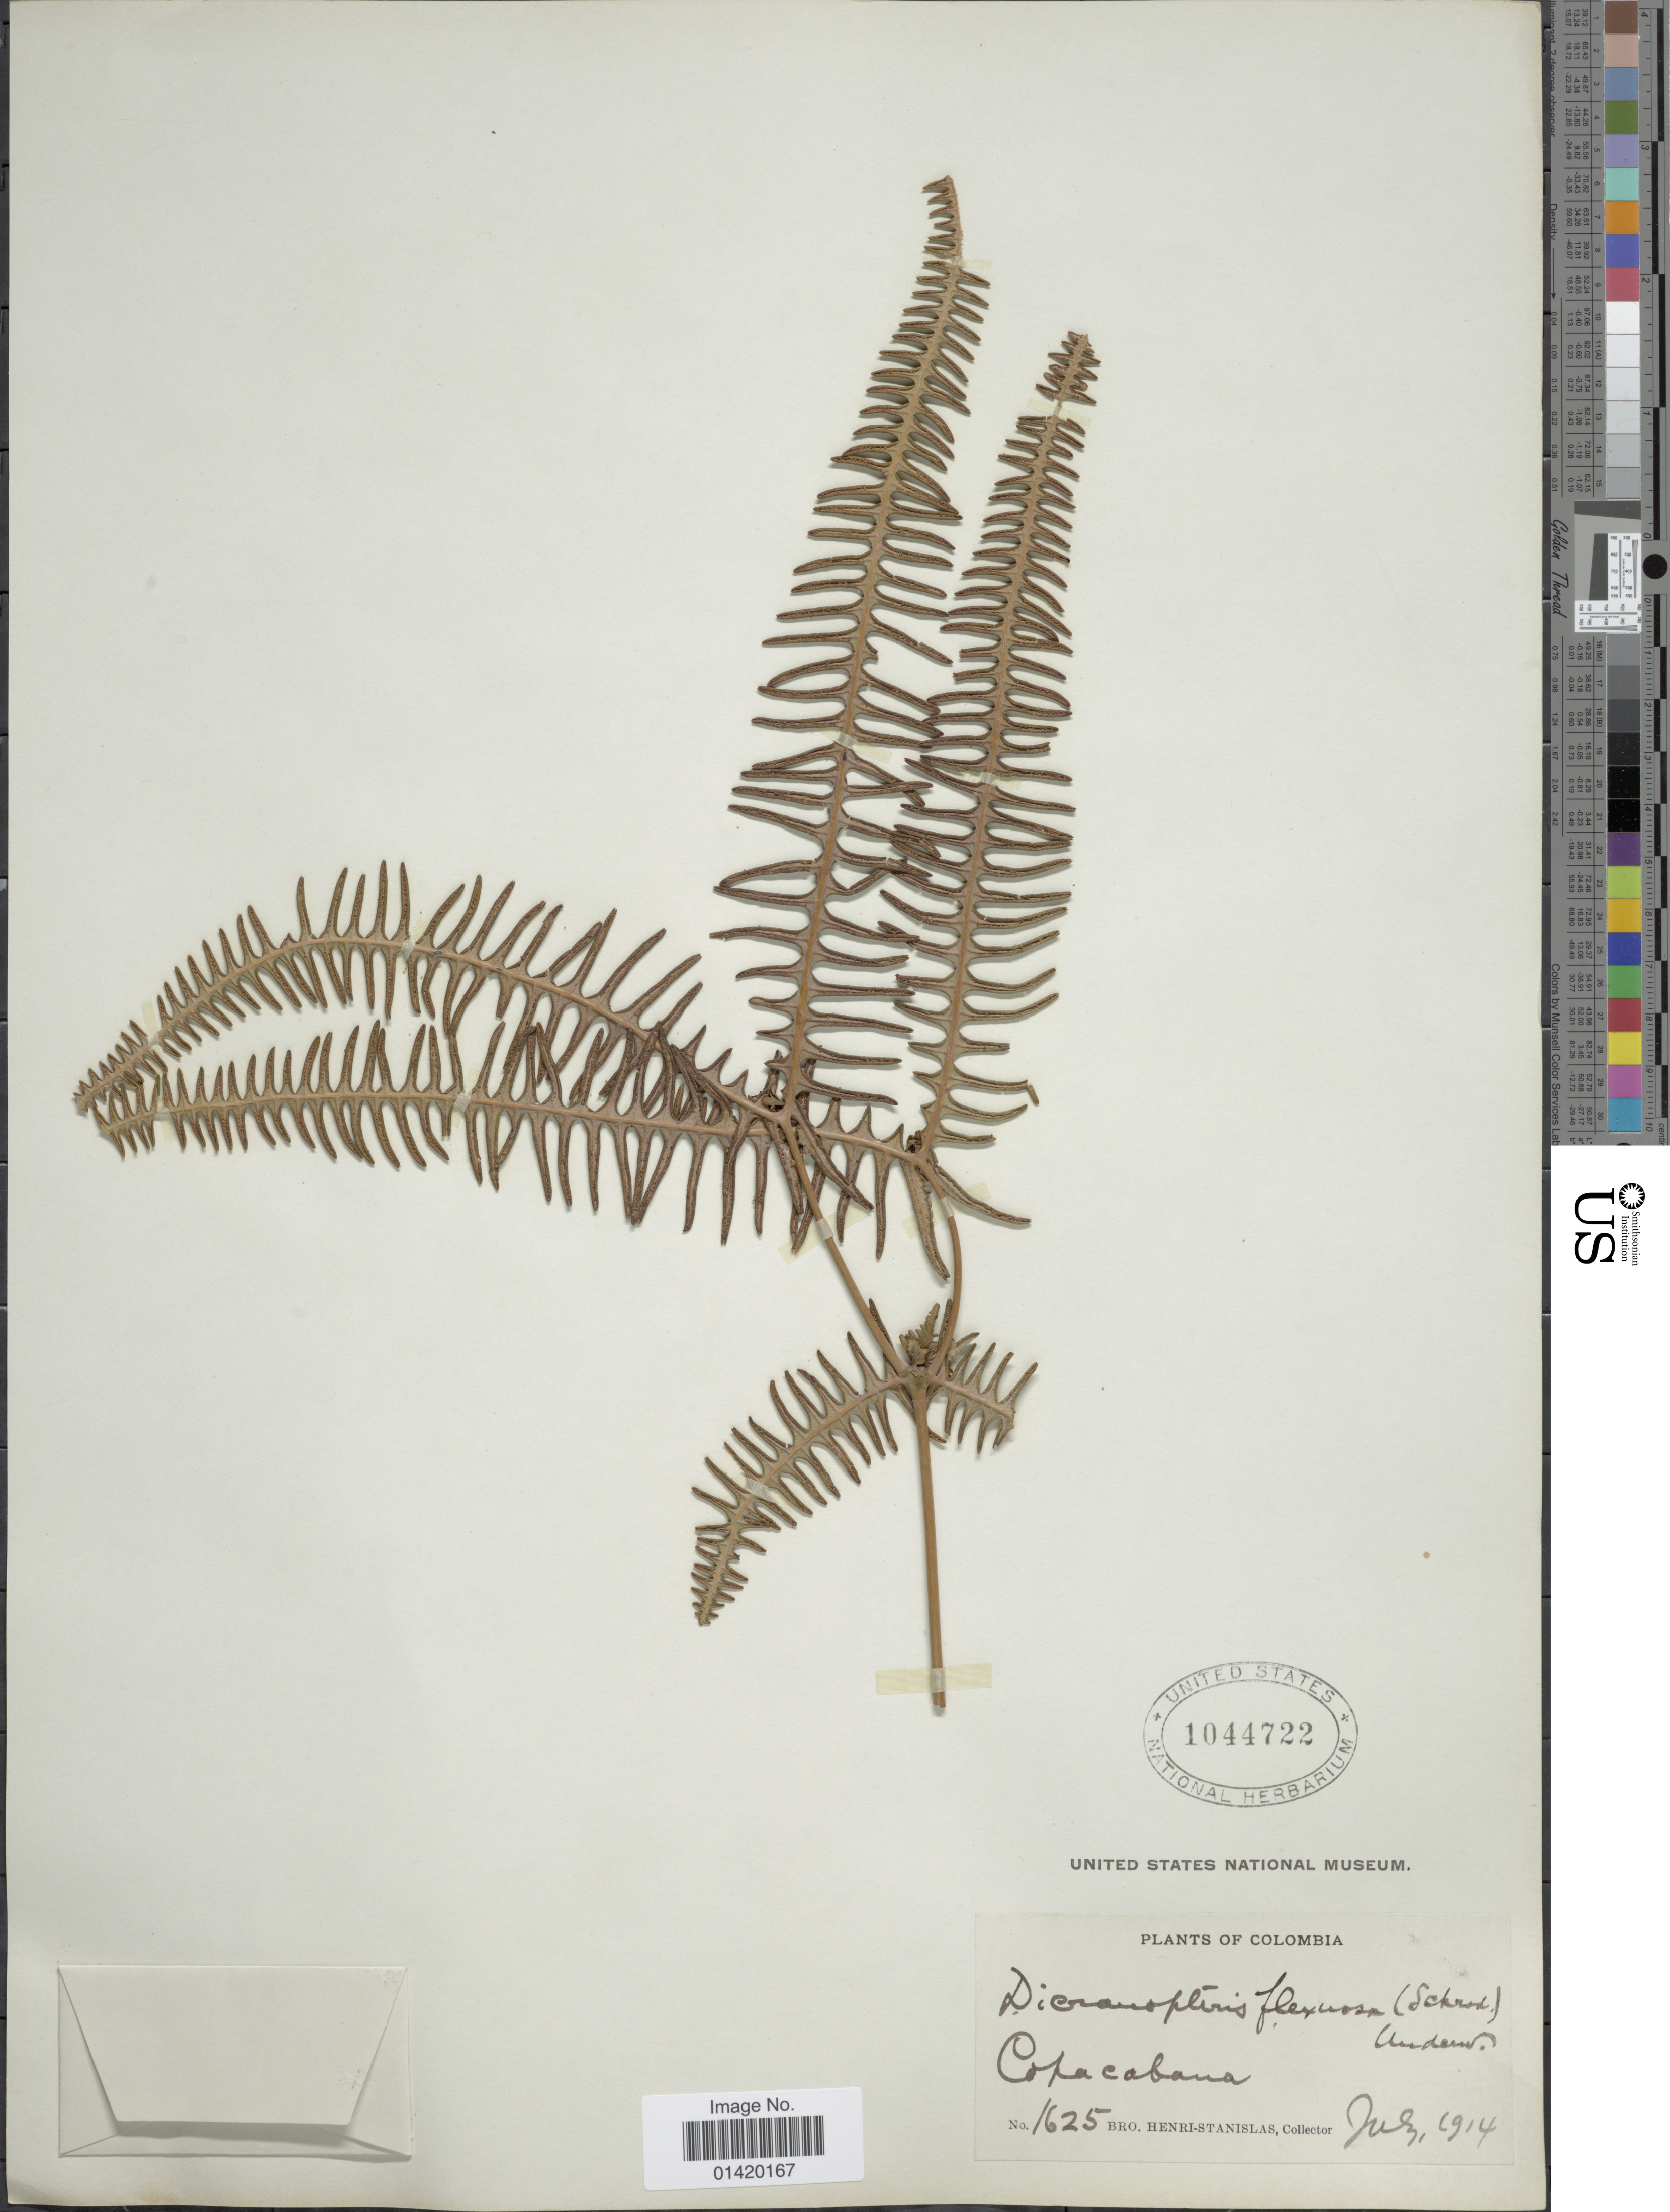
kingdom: Plantae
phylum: Tracheophyta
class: Polypodiopsida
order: Gleicheniales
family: Gleicheniaceae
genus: Dicranopteris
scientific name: Dicranopteris flexuosa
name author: (Schrad.) Underw.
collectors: Henri-Stanislas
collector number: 1625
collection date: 1914-07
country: Colombia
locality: Copacabana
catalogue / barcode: US 1044722